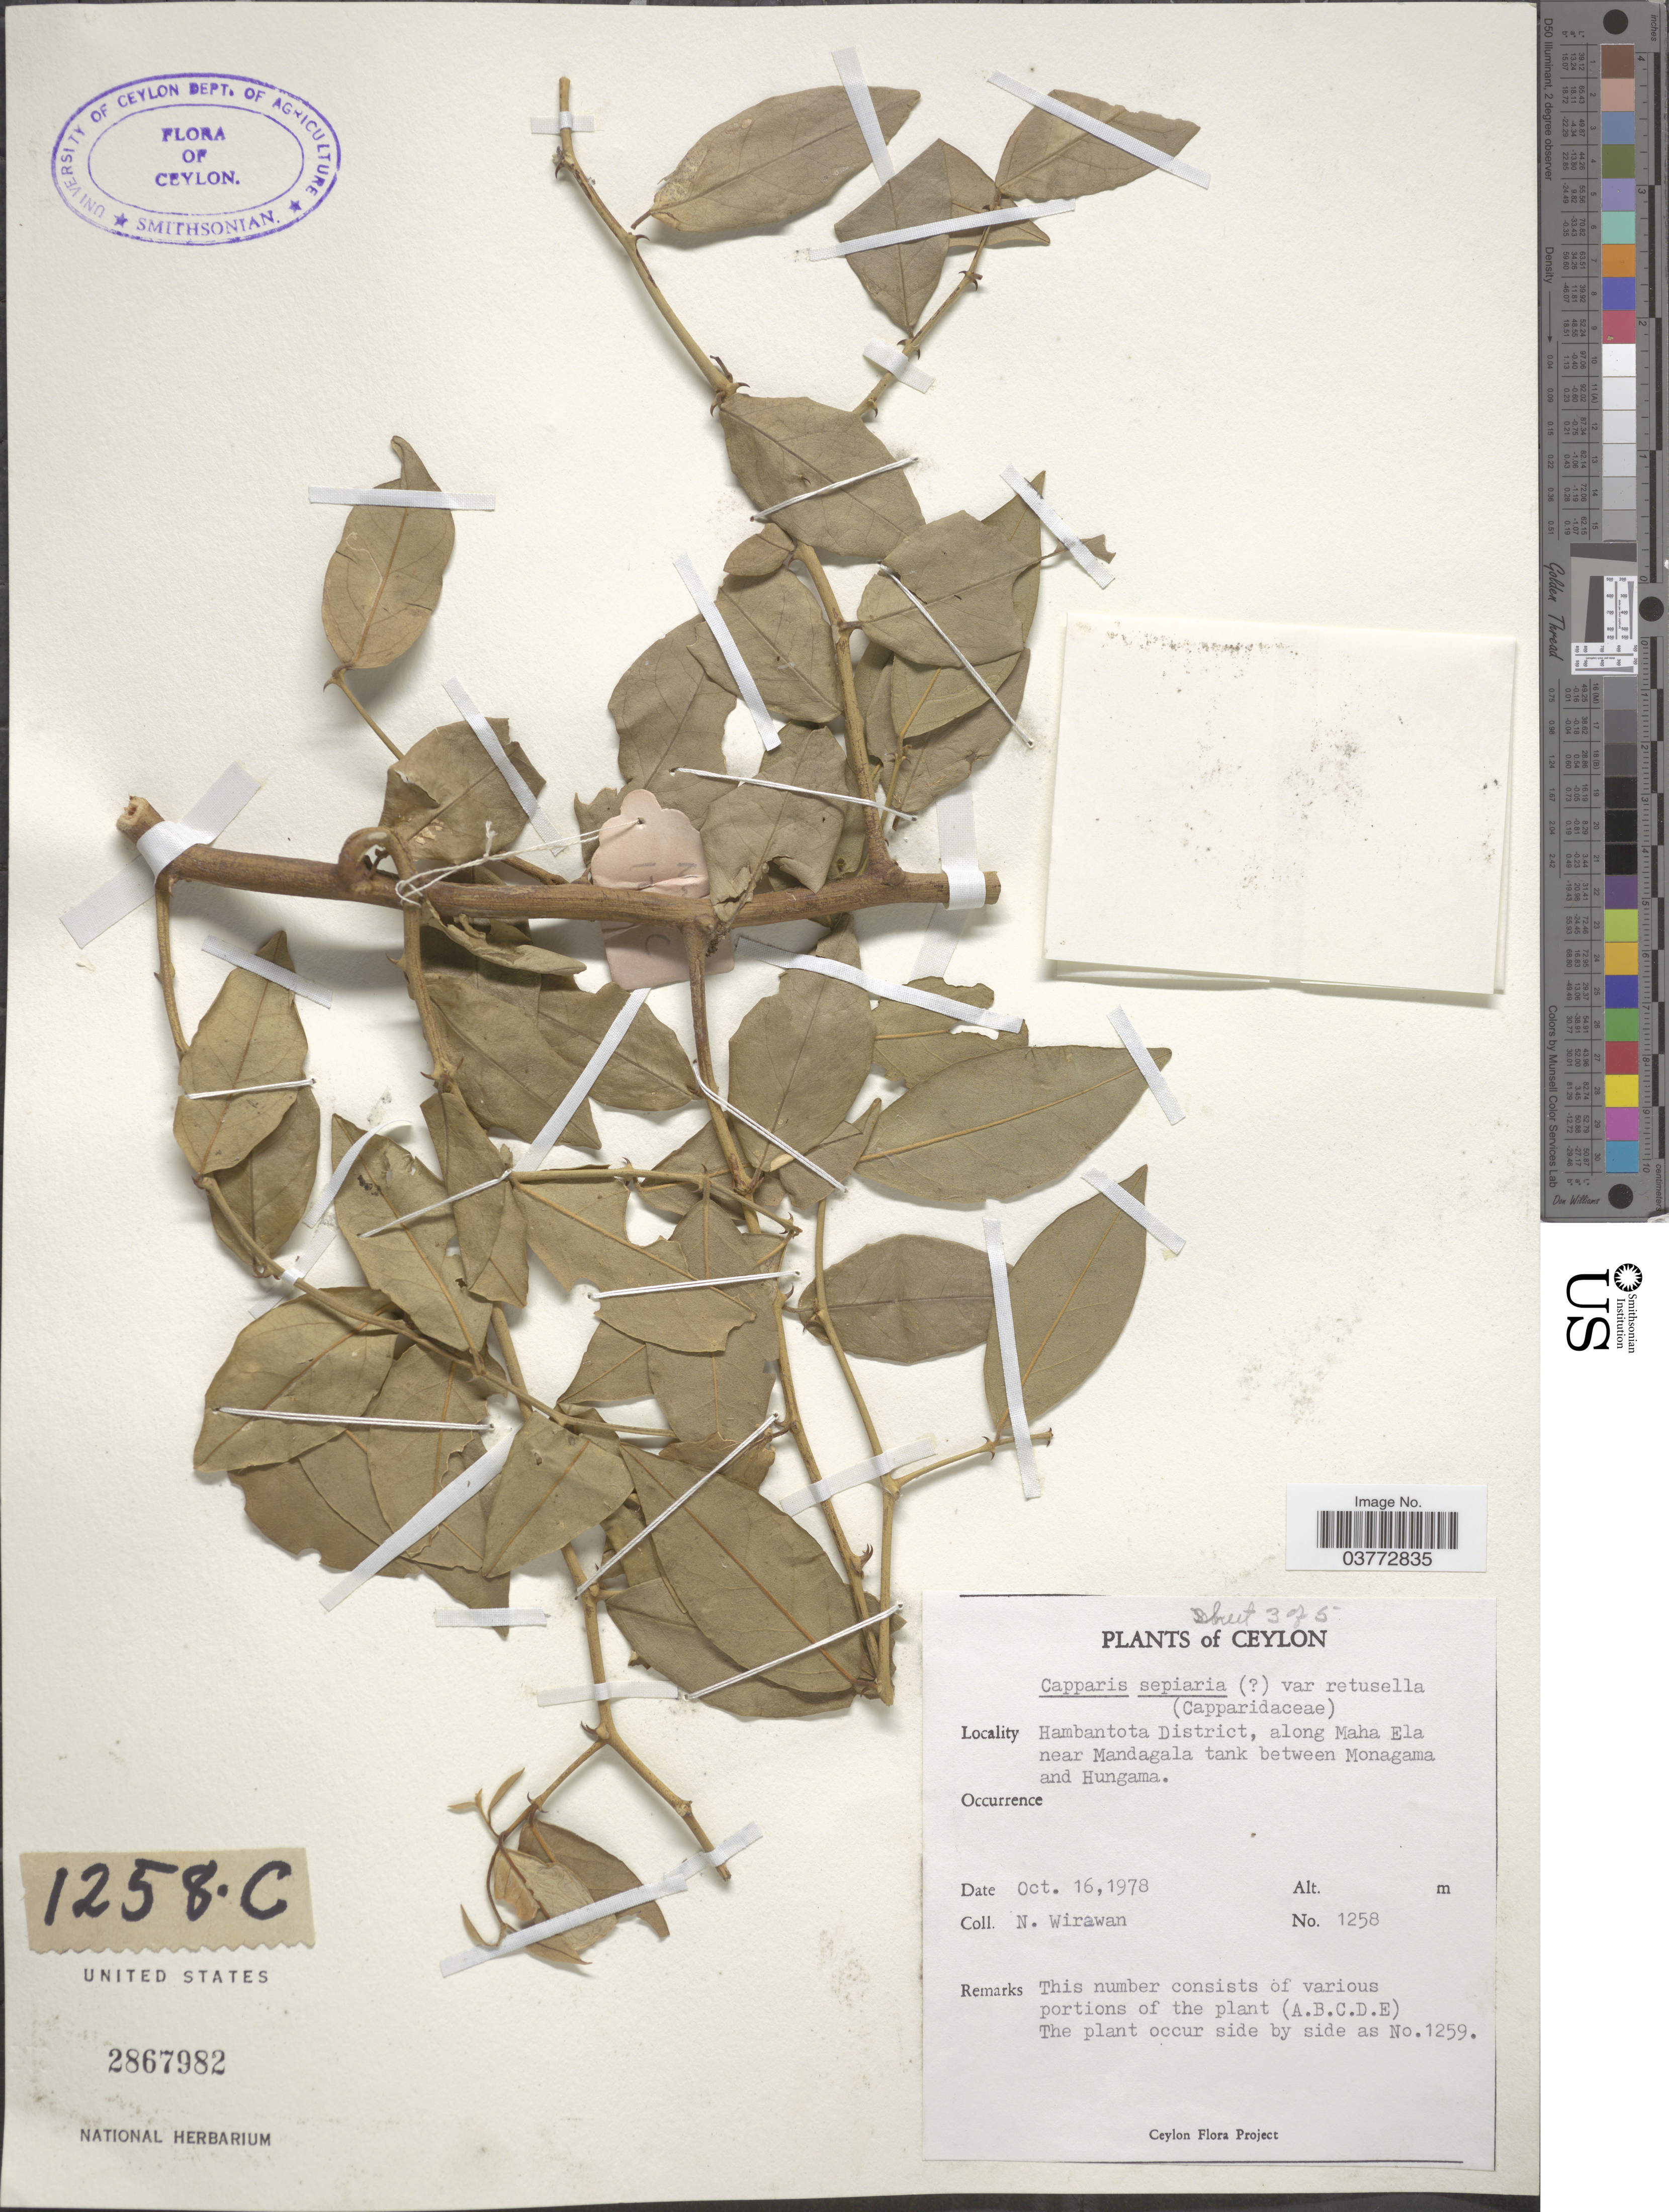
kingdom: Plantae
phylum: Tracheophyta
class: Magnoliopsida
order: Brassicales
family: Capparaceae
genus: Capparis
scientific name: Capparis sepiaria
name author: L.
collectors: N. Wirawan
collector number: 1258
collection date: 1978-10-16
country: Sri Lanka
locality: Ceylon. Hambantota District, along Maha Ela near Mandagala tank between Monagama and Hungama.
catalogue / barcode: US 2867982